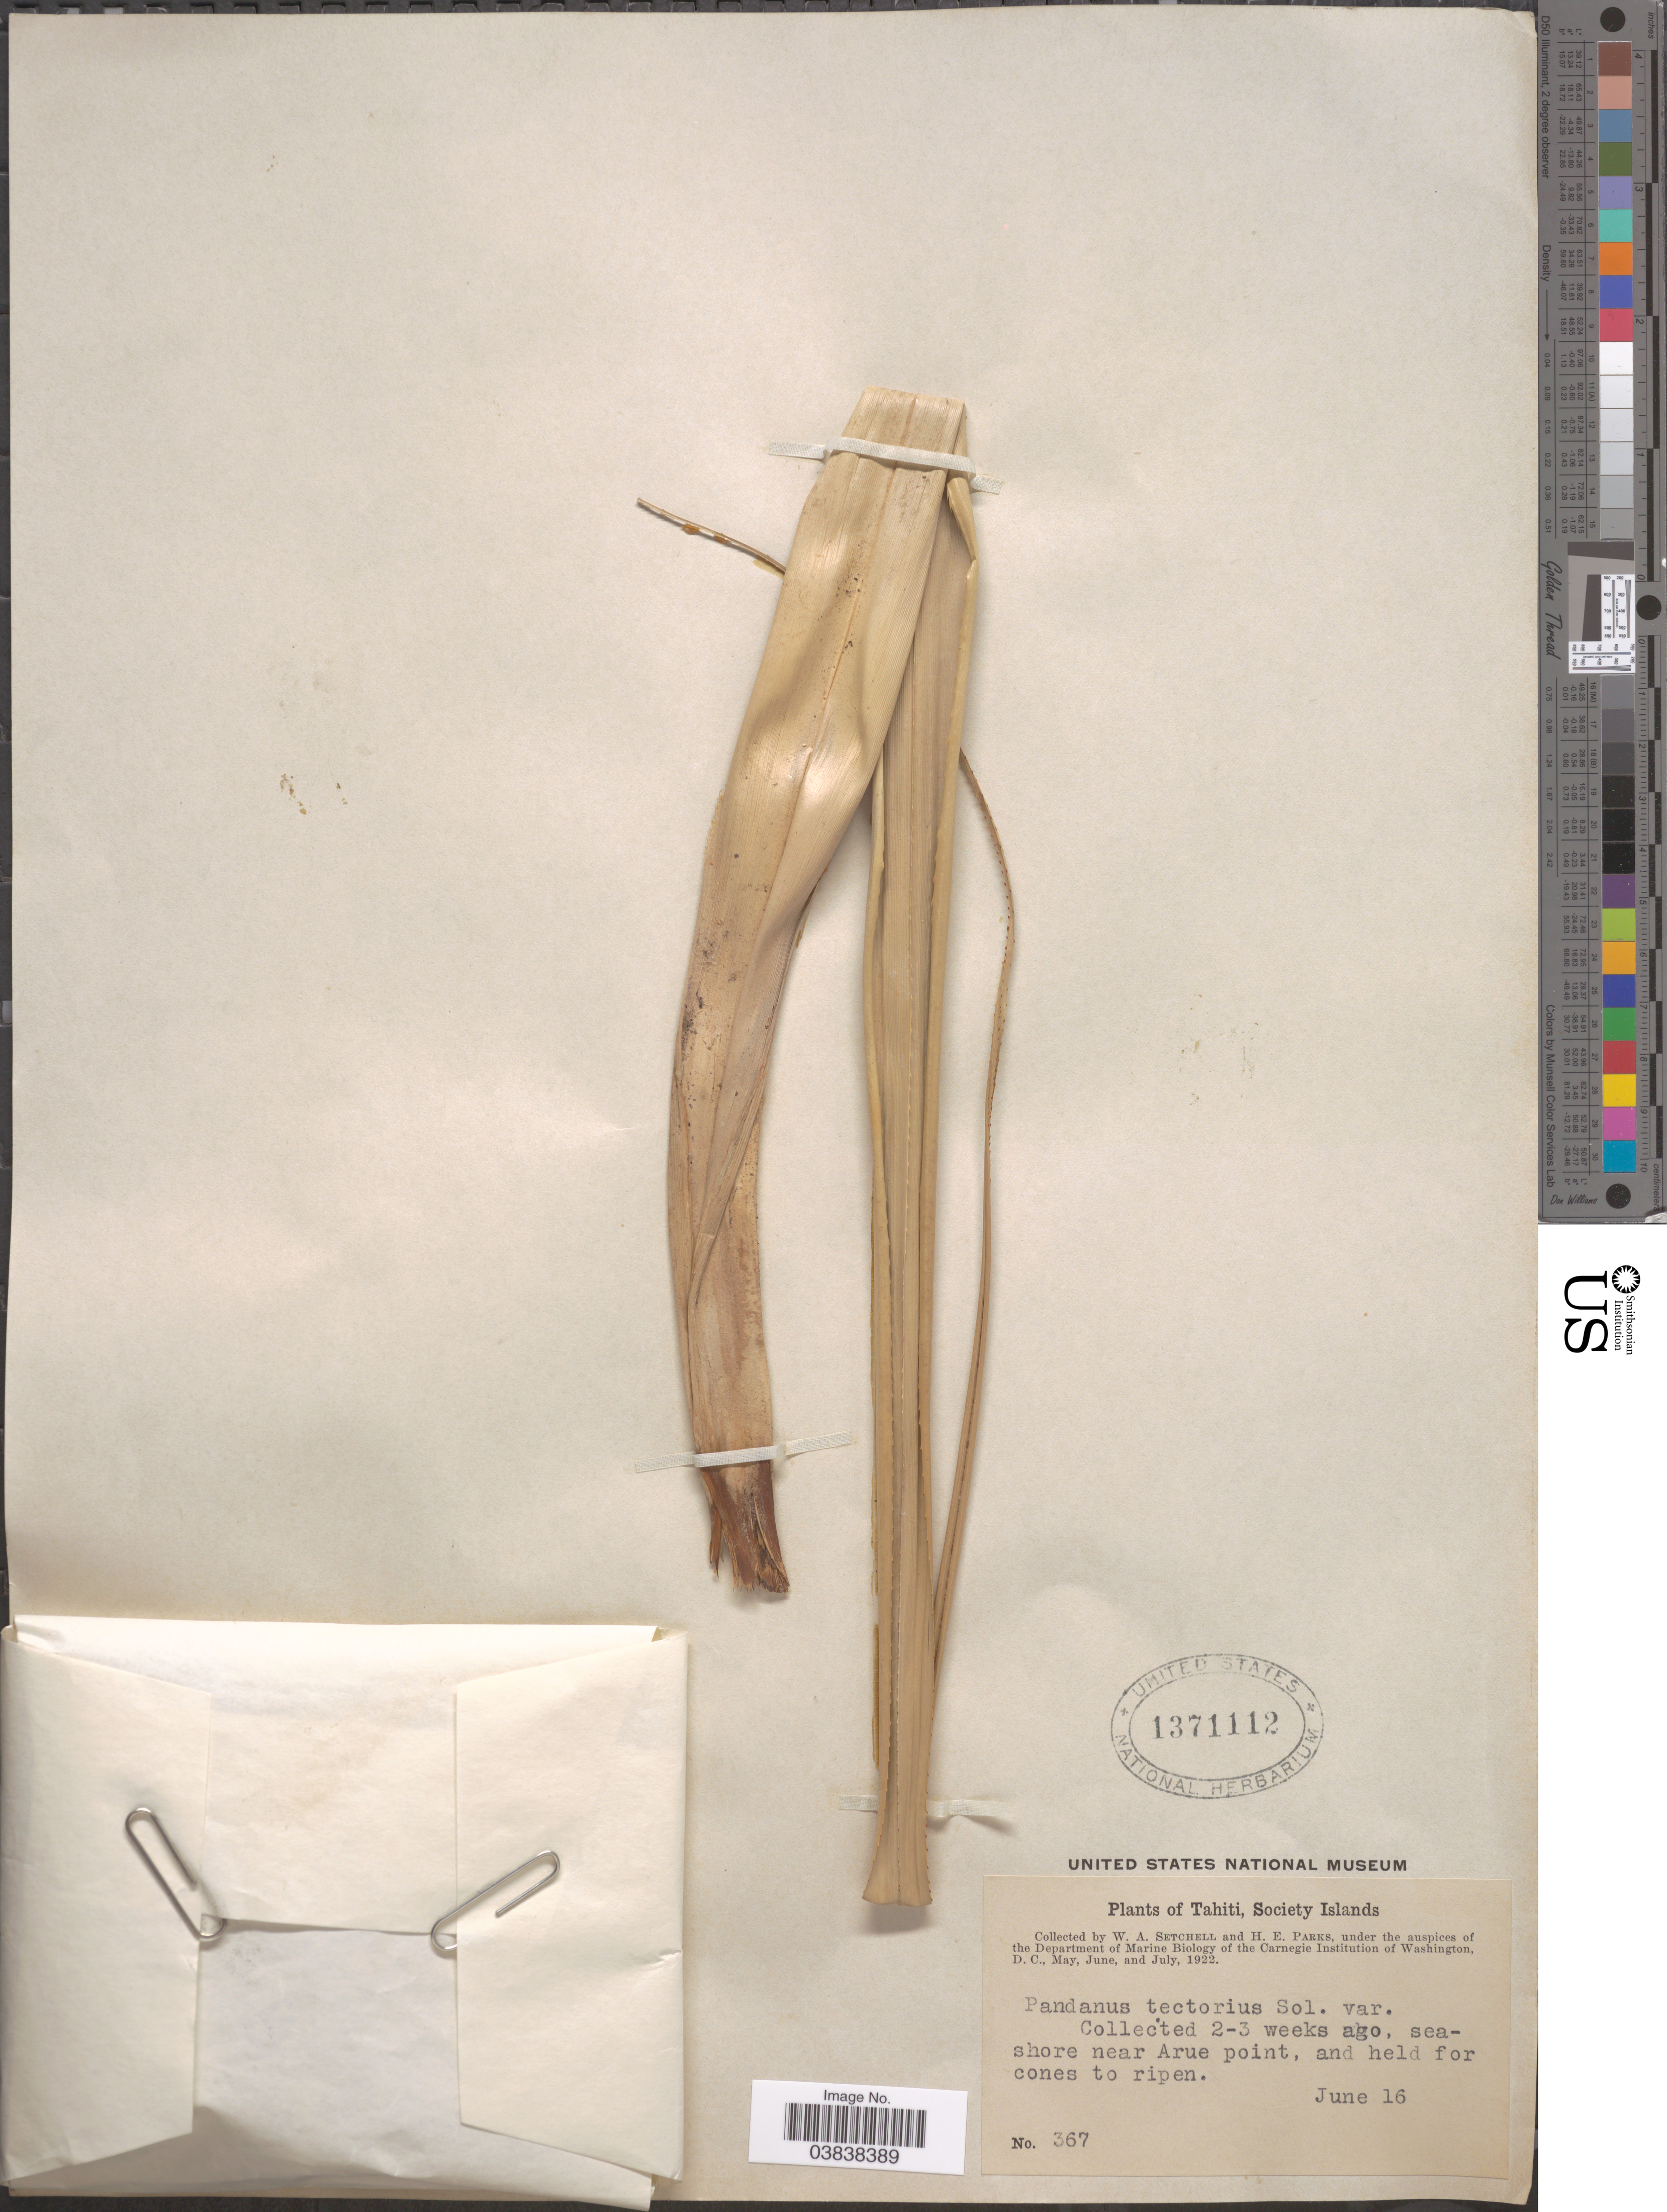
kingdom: Plantae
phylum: Tracheophyta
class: Liliopsida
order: Pandanales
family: Pandanaceae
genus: Pandanus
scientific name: Pandanus tectorius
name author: Parkinson ex DuRoi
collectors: W. Setchell & H. E. Parks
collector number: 367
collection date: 1922-06-16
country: French Polynesia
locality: Tahiti, Society Islands. Sea-shore near Arue point.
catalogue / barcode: US 1371112